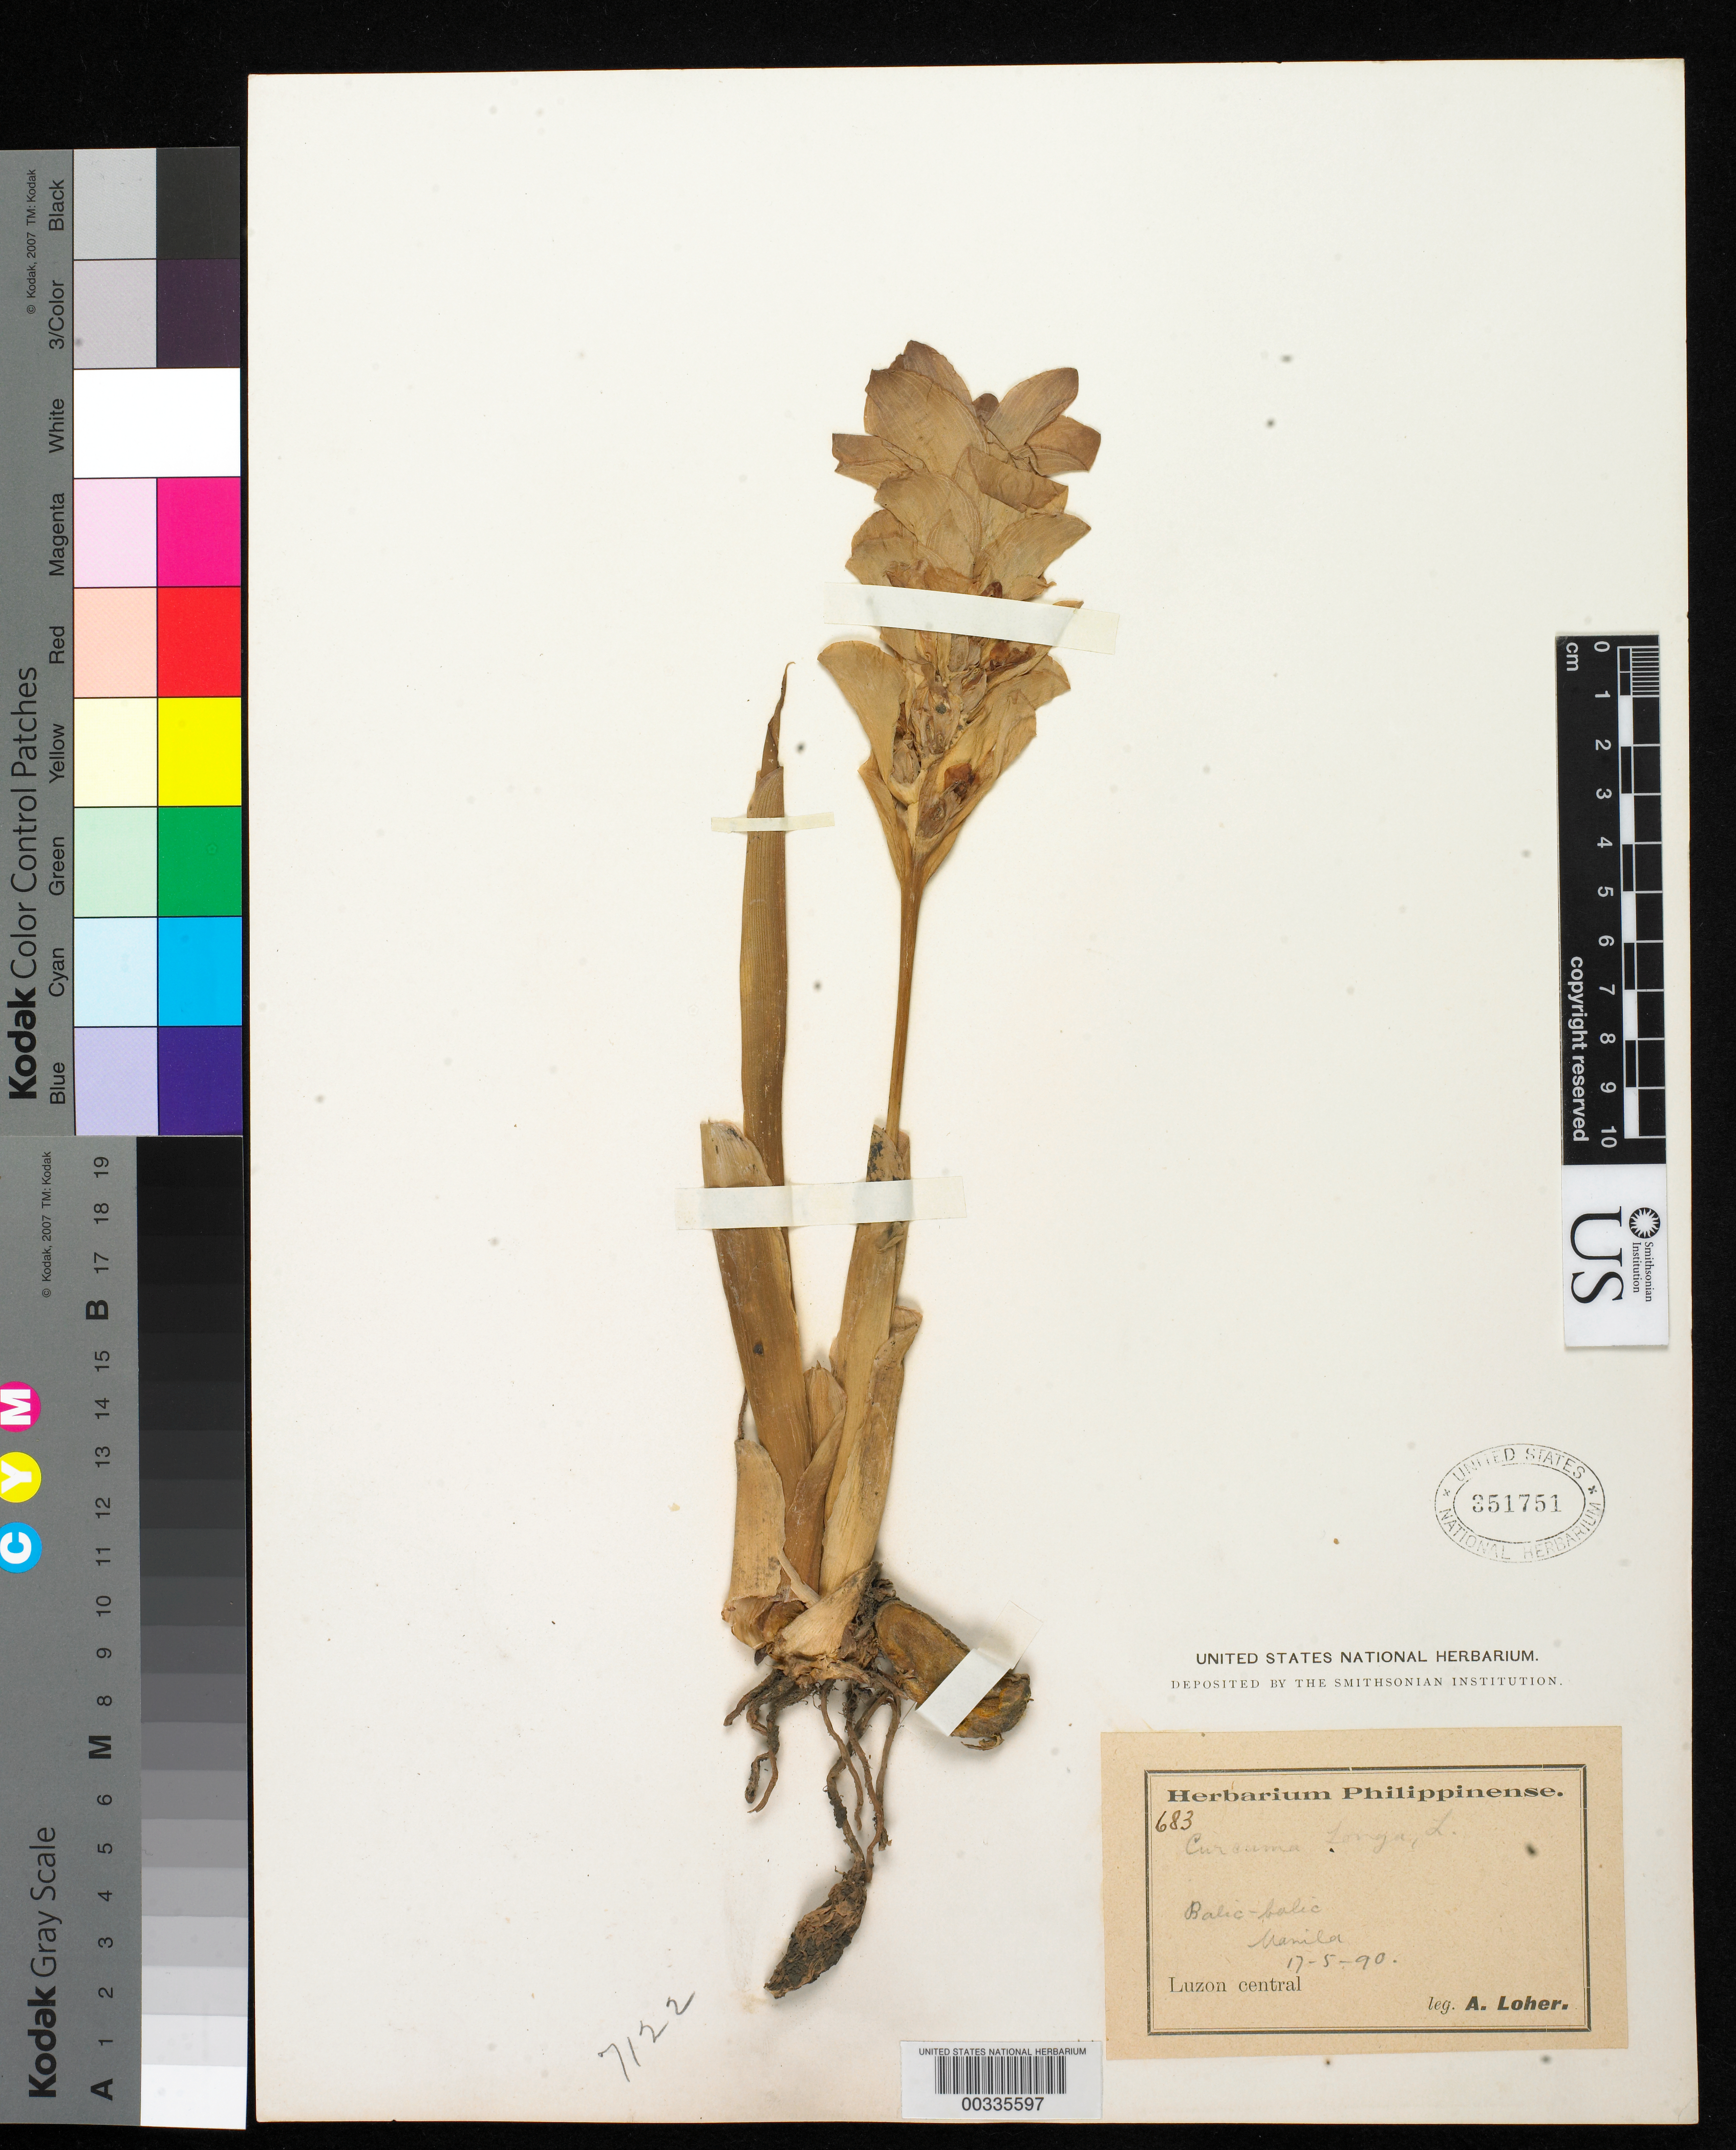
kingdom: Plantae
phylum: Tracheophyta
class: Liliopsida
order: Zingiberales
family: Zingiberaceae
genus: Curcuma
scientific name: Curcuma parviflora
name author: Wall.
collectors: A. Loher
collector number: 683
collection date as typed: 17 May 1890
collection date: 1890-05-17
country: Philippines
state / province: National Capital Region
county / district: Manila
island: Luzon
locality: Balic-balic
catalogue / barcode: US 351751